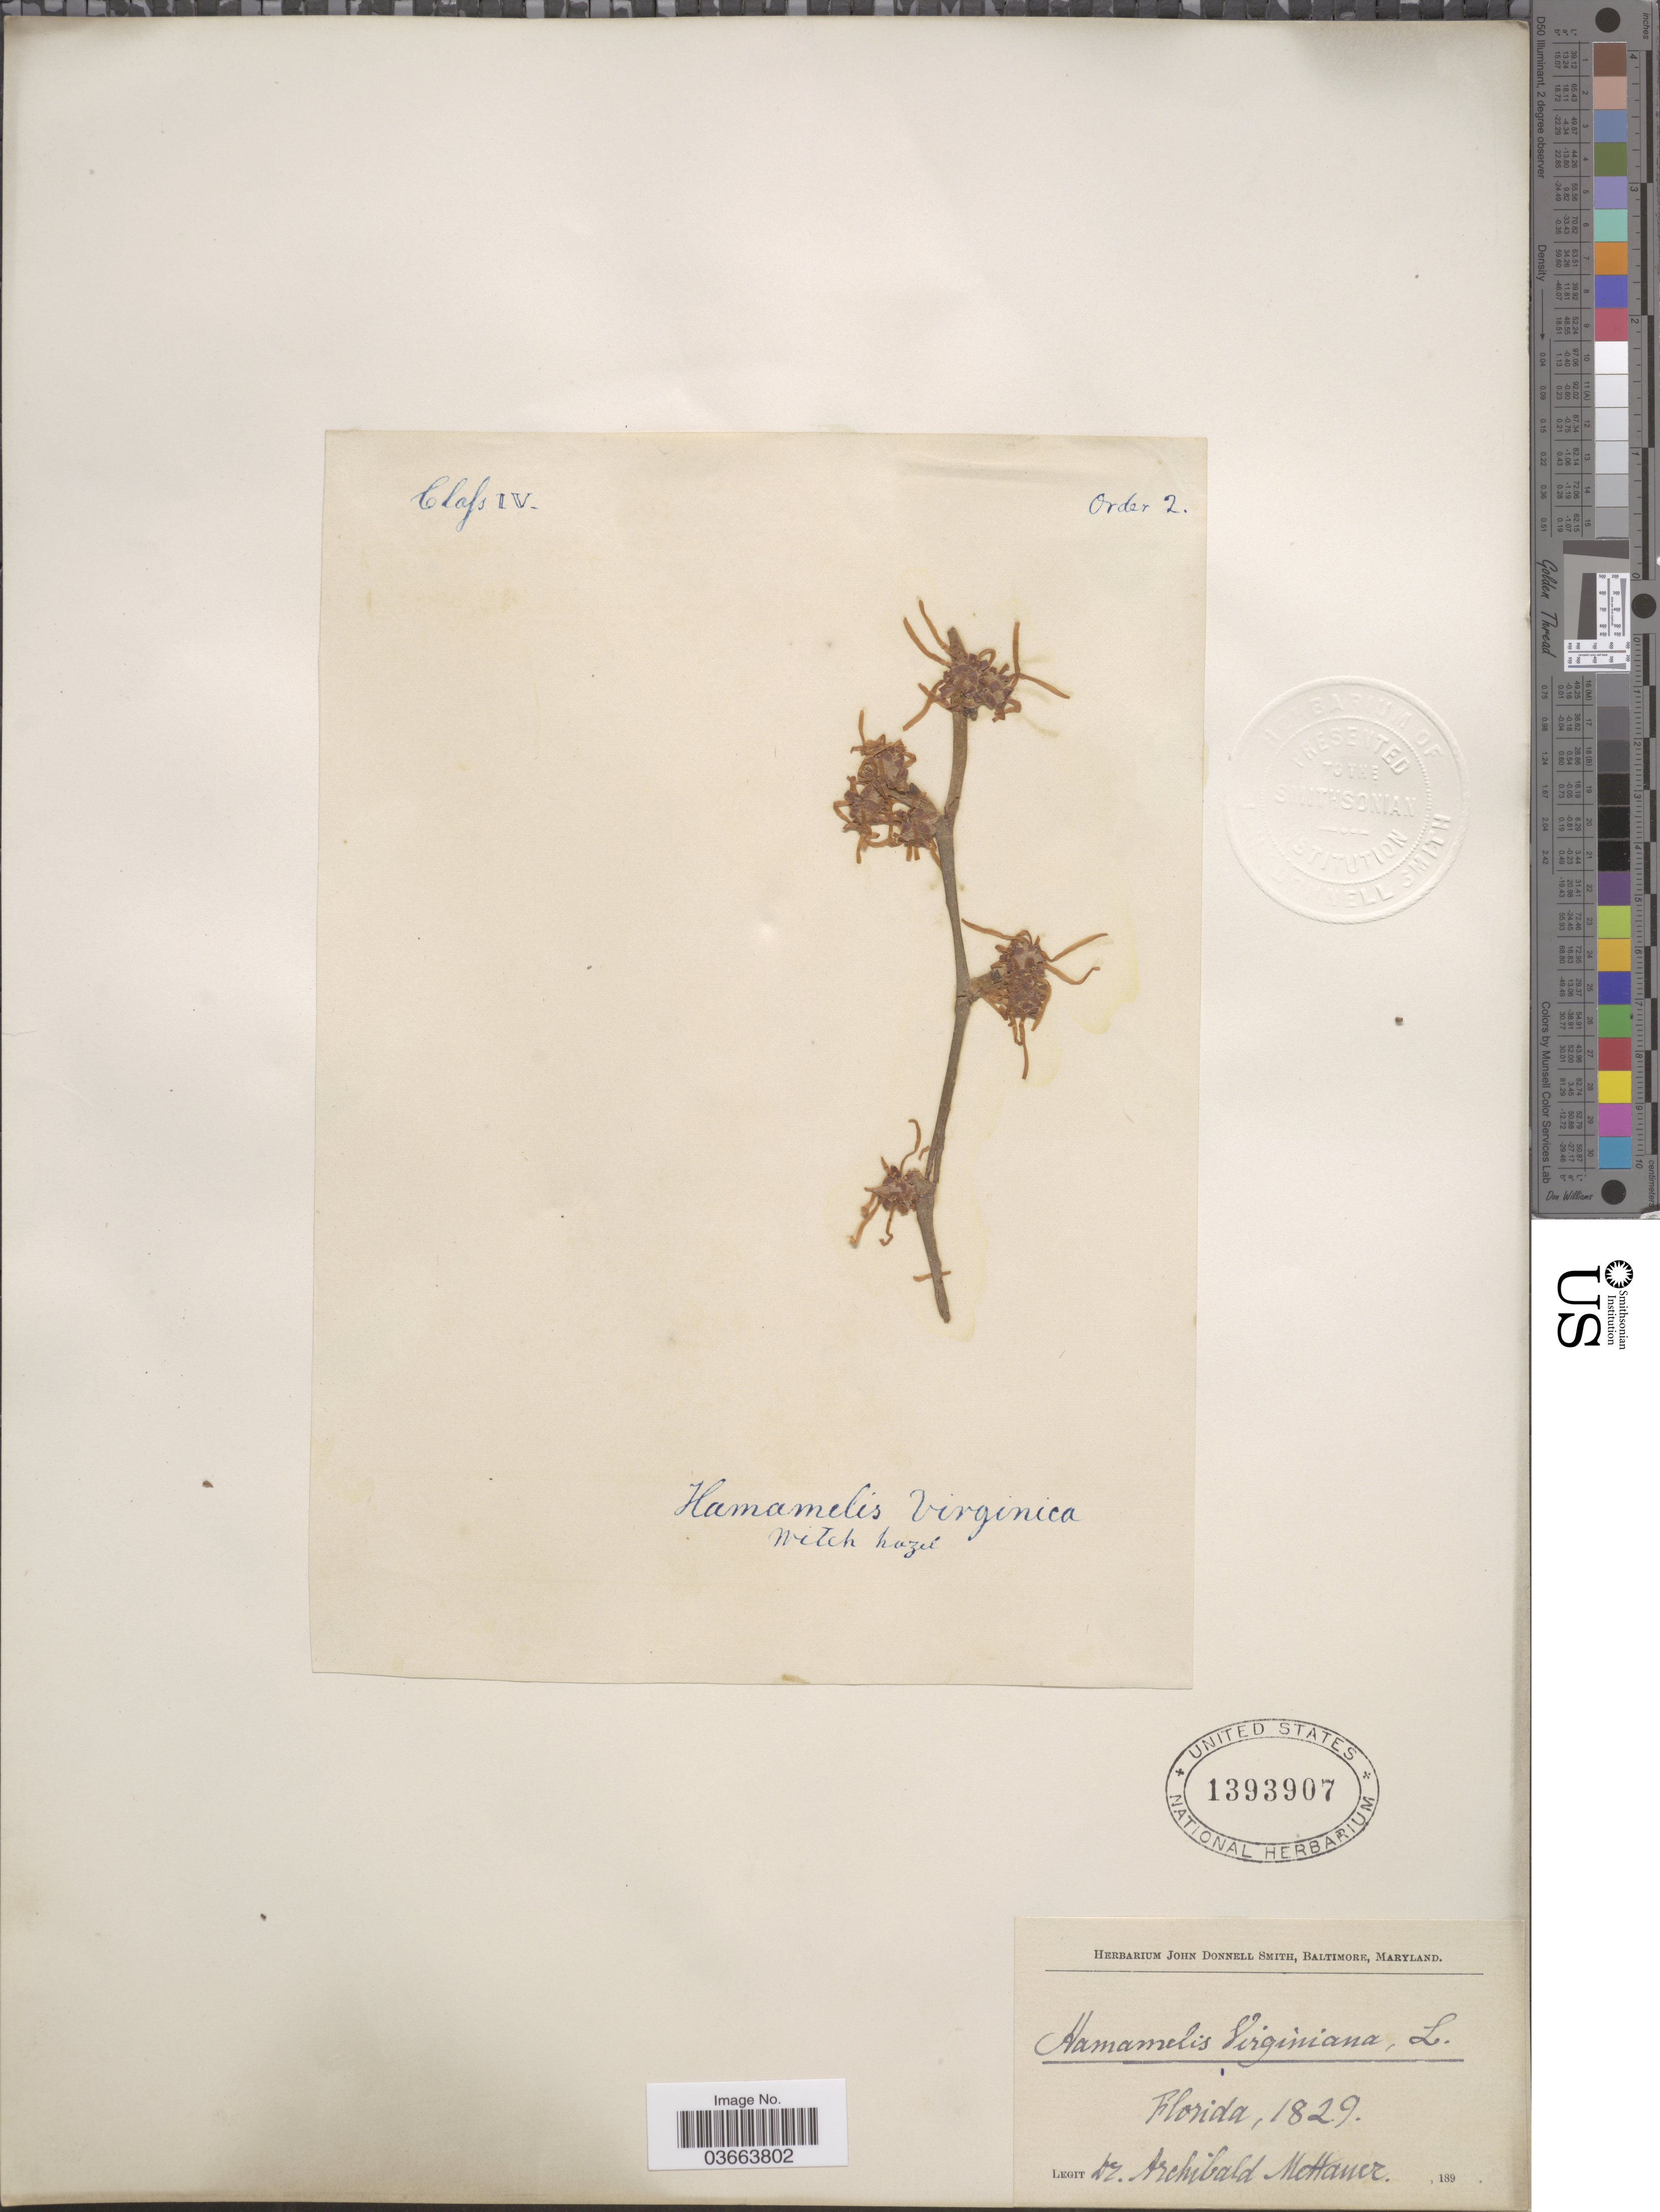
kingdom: Plantae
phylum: Tracheophyta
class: Magnoliopsida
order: Saxifragales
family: Hamamelidaceae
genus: Hamamelis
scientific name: Hamamelis macrophylla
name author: Pursh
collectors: A. Mettauer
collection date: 1829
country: United States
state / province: Florida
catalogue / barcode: US 1393907